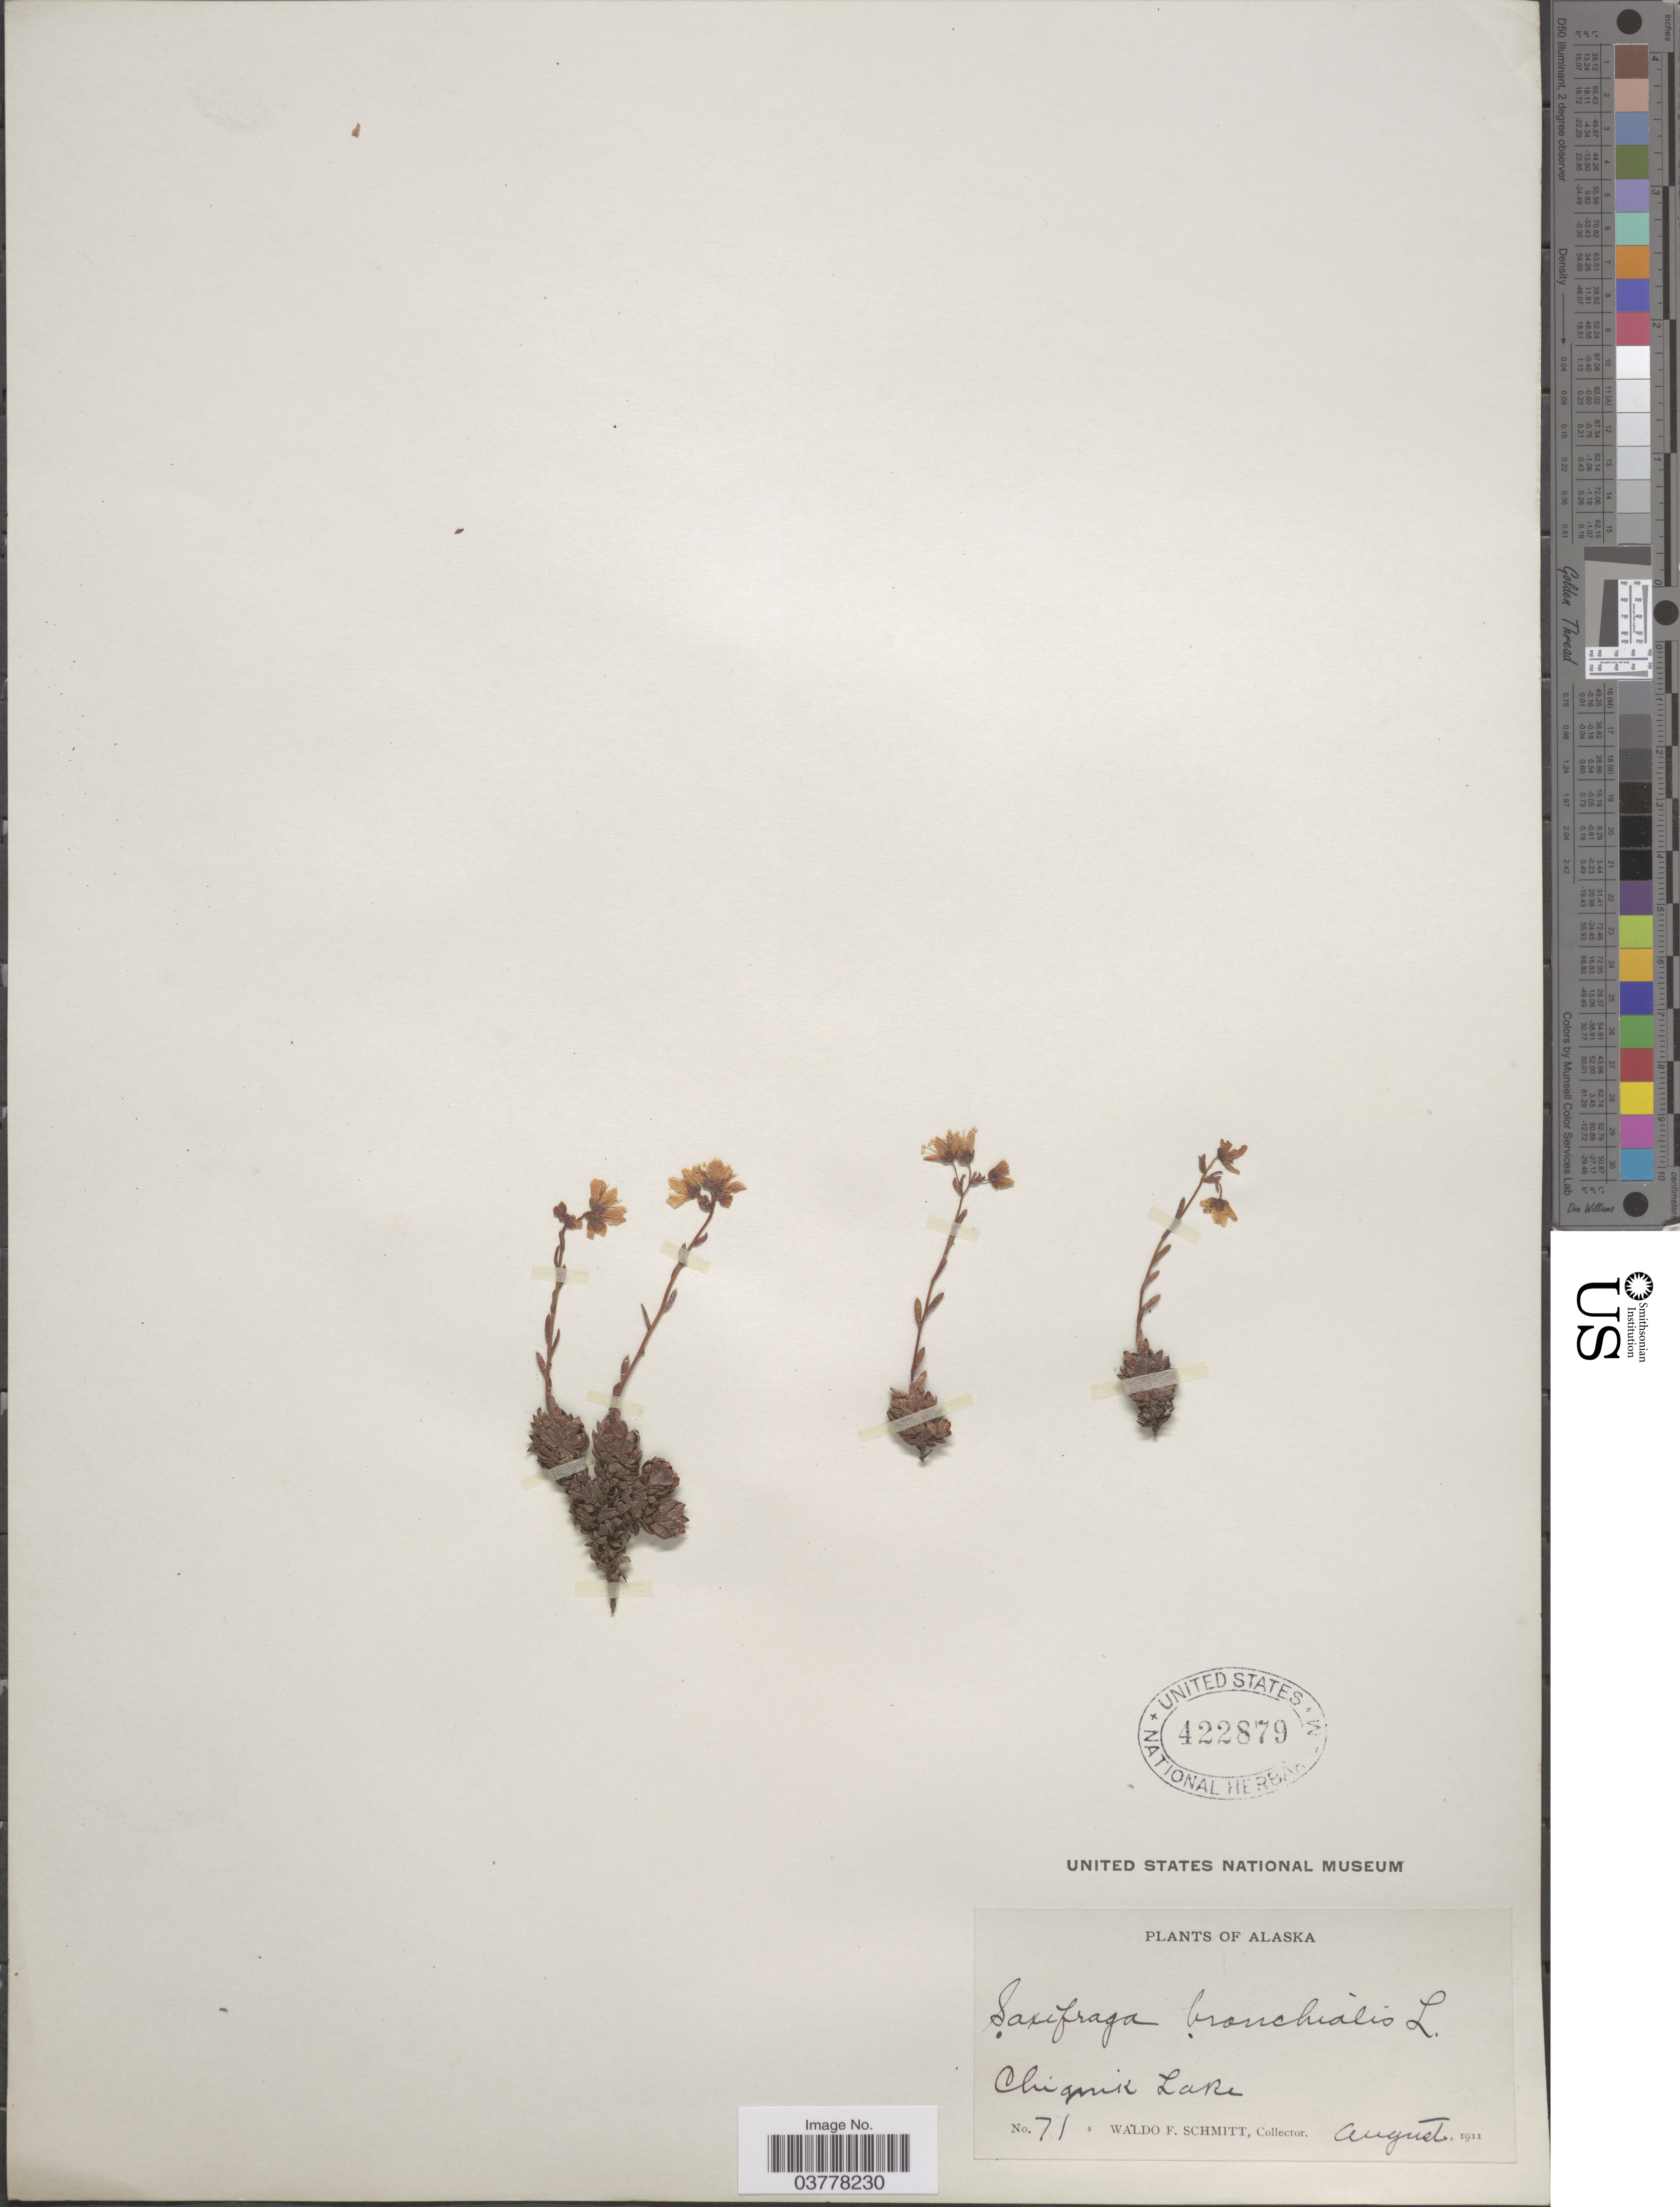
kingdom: Plantae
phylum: Tracheophyta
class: Magnoliopsida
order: Saxifragales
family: Saxifragaceae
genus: Saxifraga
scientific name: Saxifraga bronchialis subsp. funstonii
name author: (Small) Hultén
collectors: W. L. Schmitt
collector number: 71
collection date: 1911-08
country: United States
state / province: Alaska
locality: Chignik Lake.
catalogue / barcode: US 422879